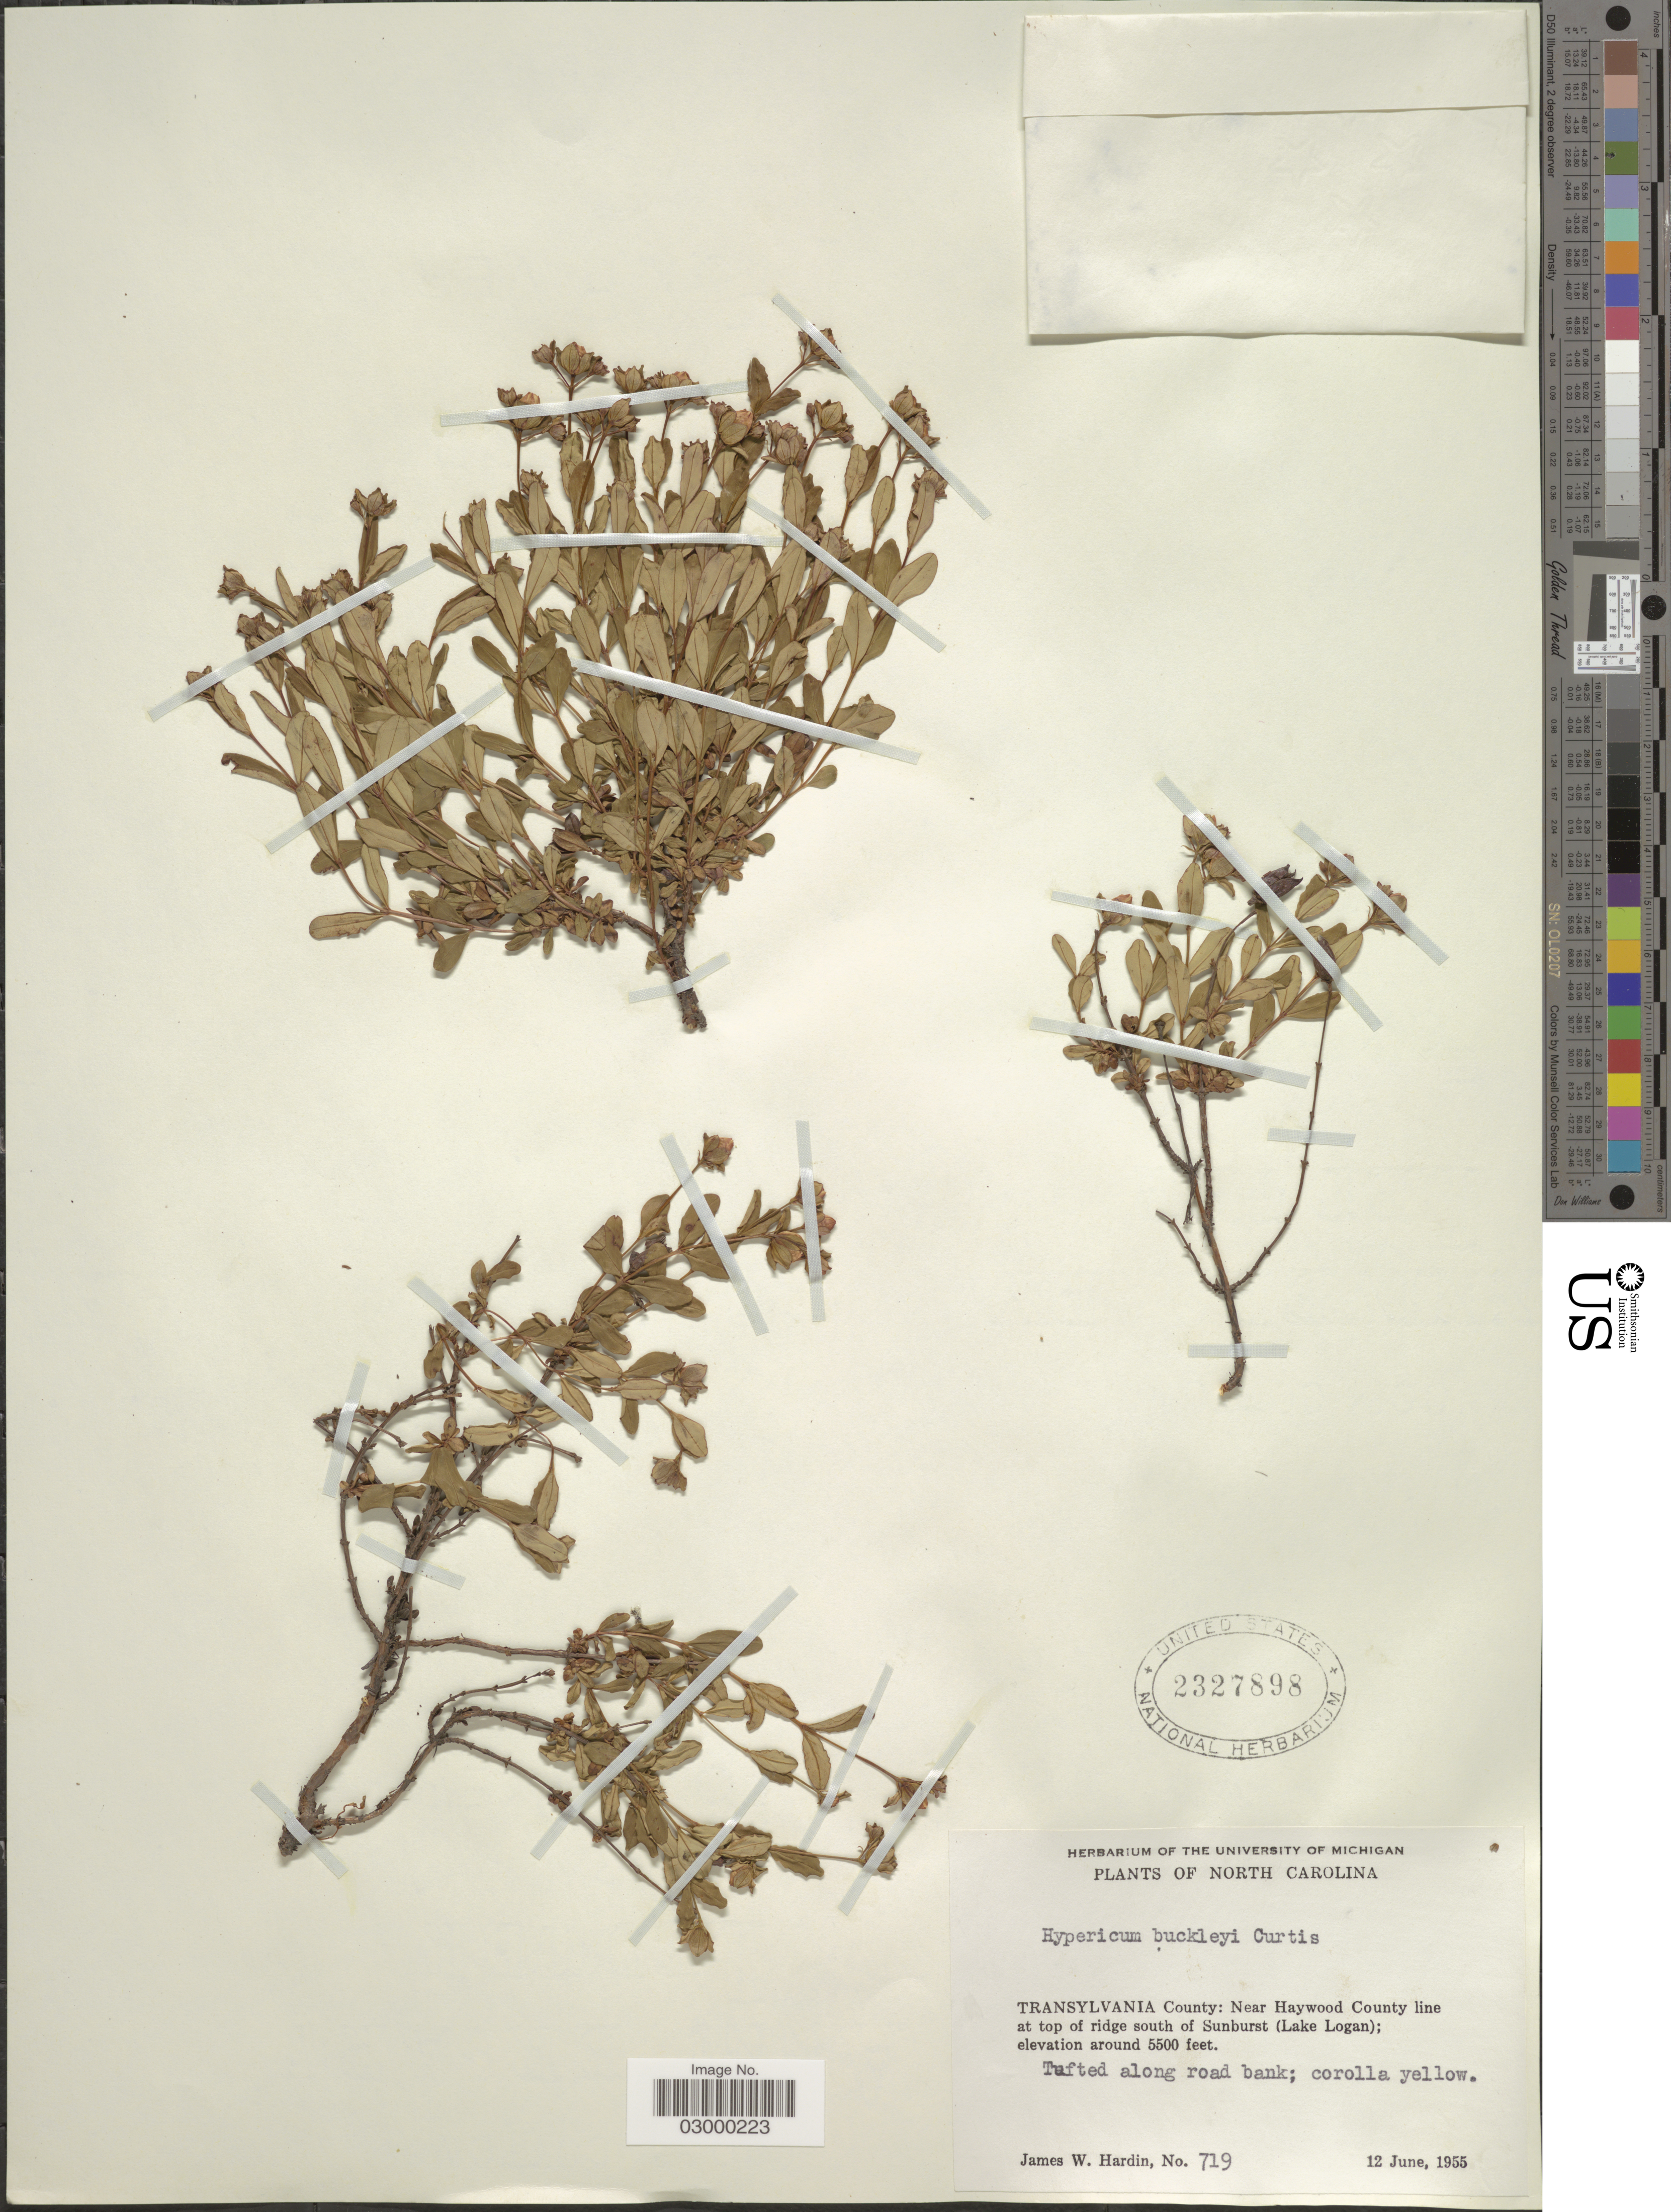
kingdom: Plantae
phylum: Tracheophyta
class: Magnoliopsida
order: Malpighiales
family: Hypericaceae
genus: Hypericum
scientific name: Hypericum buckleyi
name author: M.A. Curtis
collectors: J. W. Hardin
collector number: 719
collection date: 1955-06-12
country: United States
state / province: North Carolina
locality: Transylvania County, Near Haywood County line at top of ridge south of Sunburst (Lake Logan).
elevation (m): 1676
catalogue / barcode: US 2327898